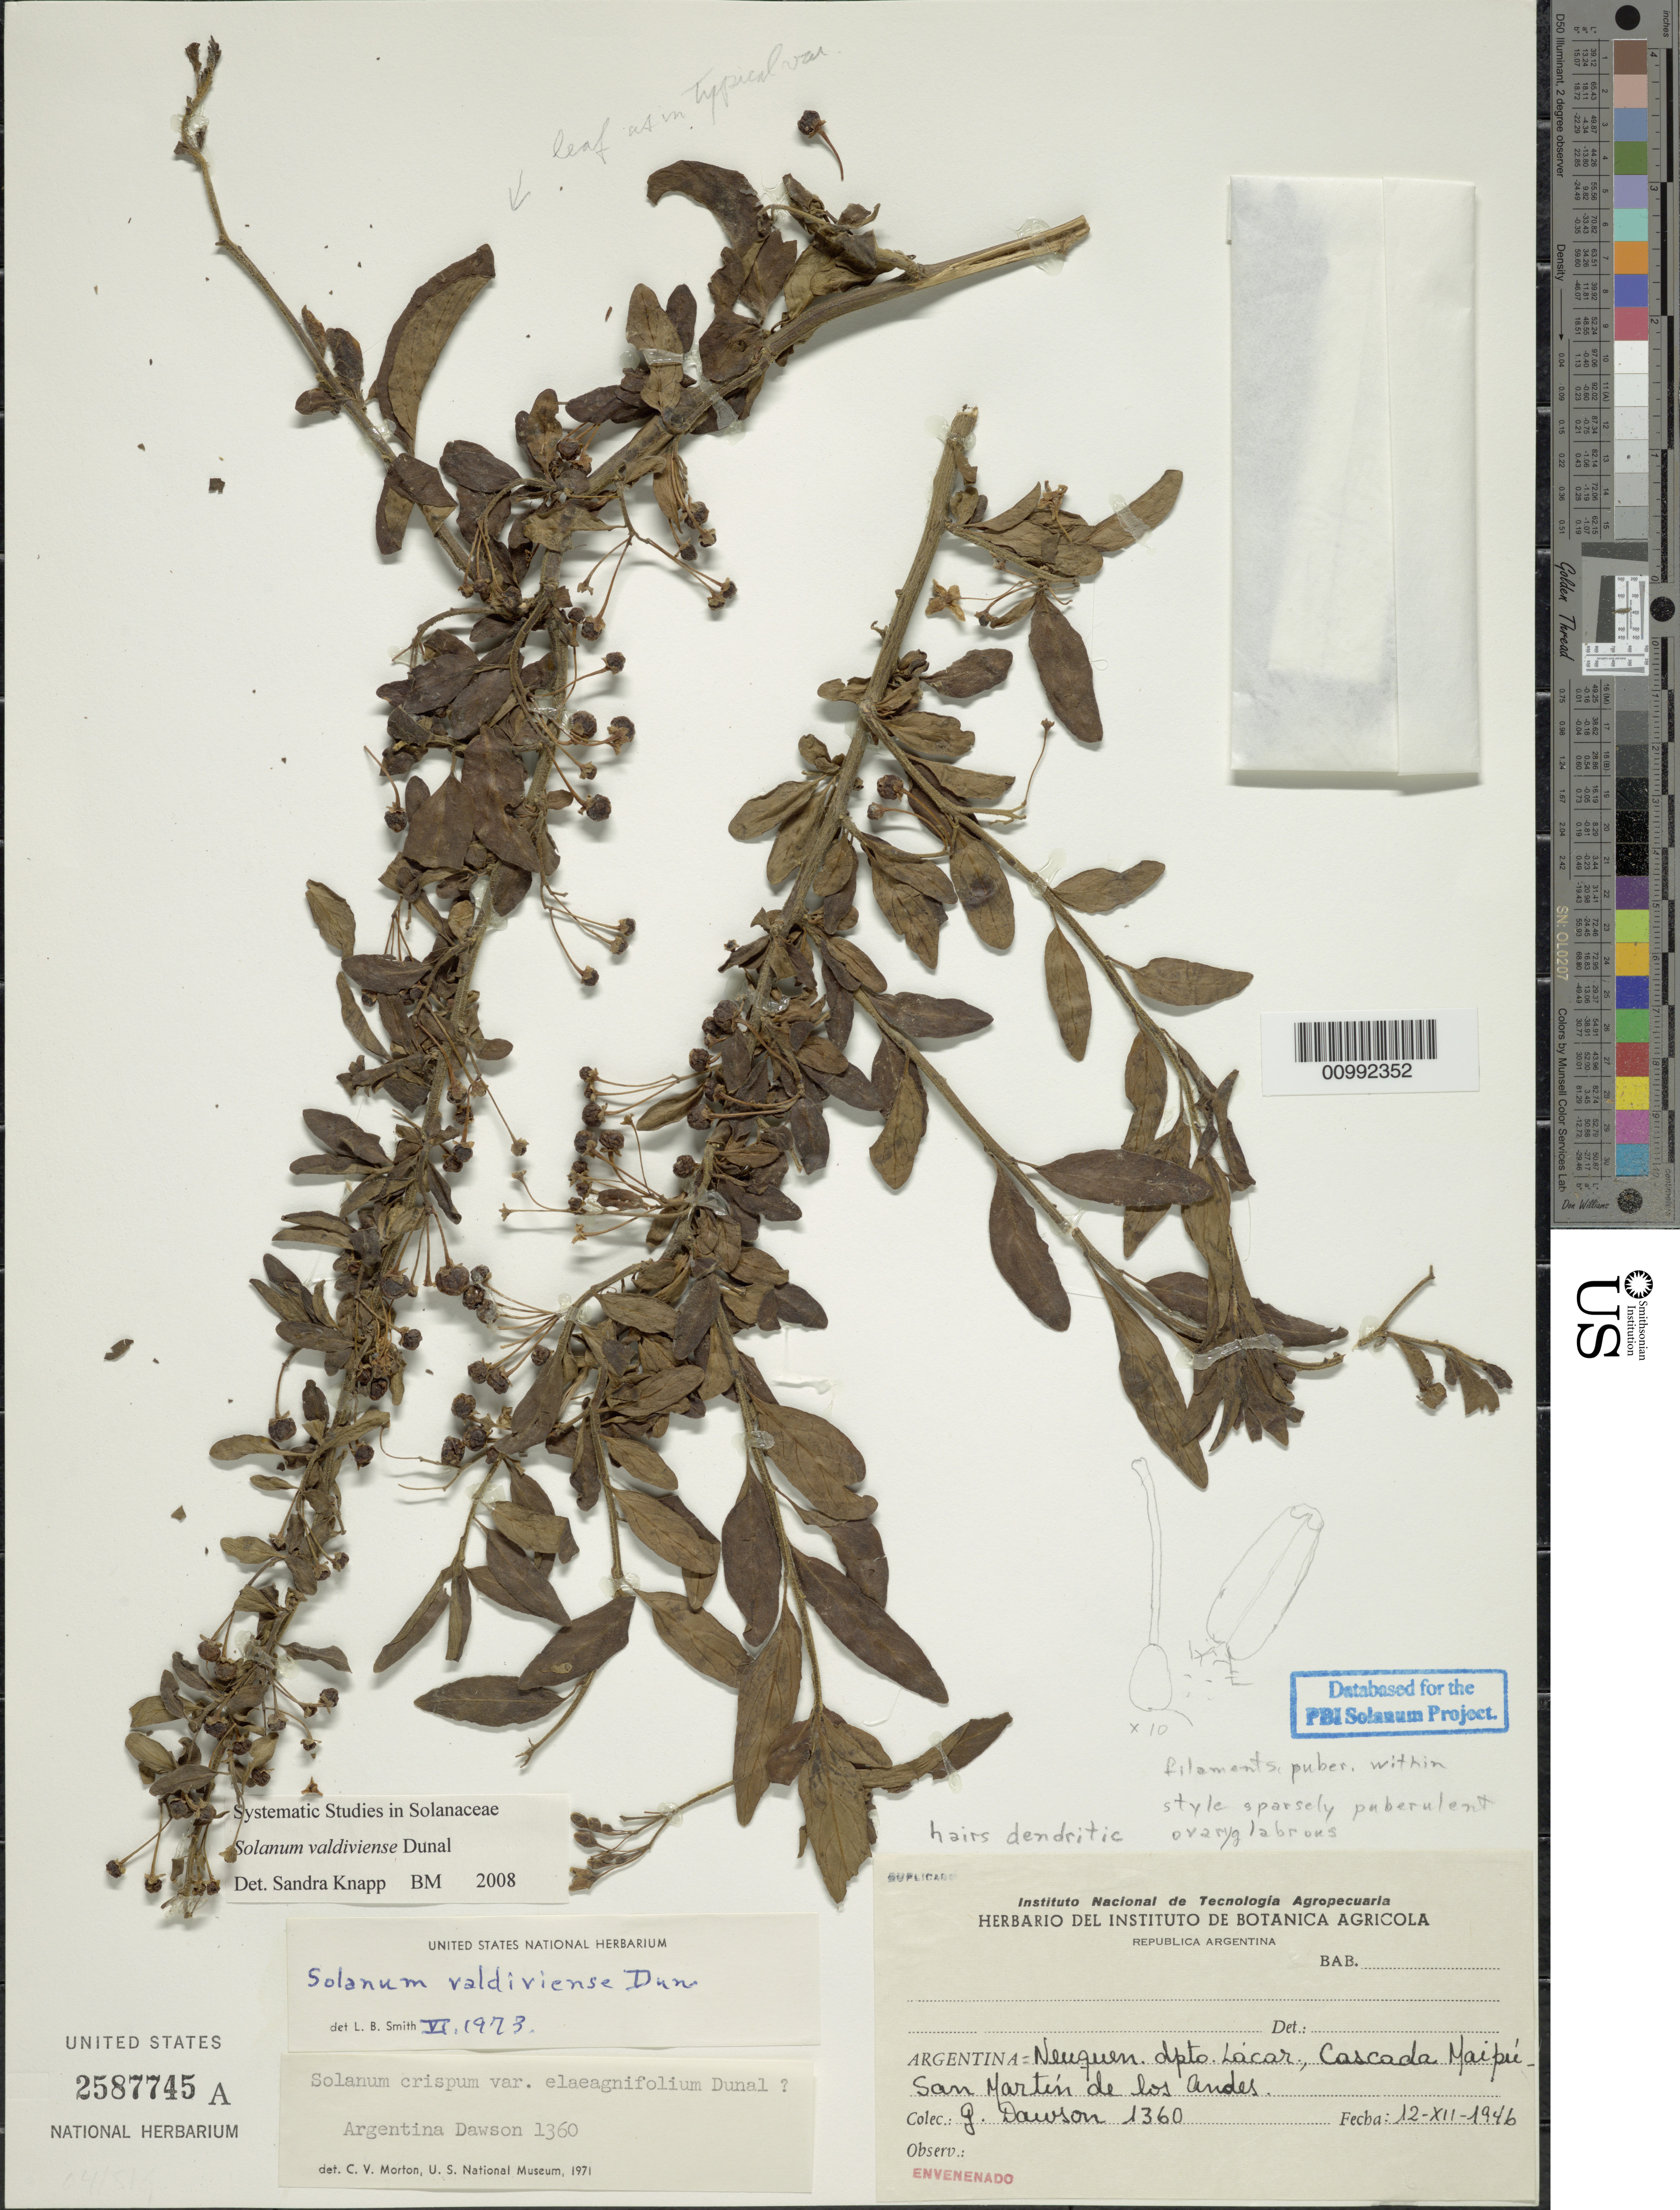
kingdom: Plantae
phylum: Tracheophyta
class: Magnoliopsida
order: Solanales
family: Solanaceae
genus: Solanum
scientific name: Solanum valdiviense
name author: Dunal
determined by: Knapp, S. D.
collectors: G. Dawson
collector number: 1360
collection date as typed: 12 Dec 1946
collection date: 1946-12-12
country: Argentina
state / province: Neuquén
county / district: Lácar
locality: San Martín de los Andes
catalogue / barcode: US 2587745A